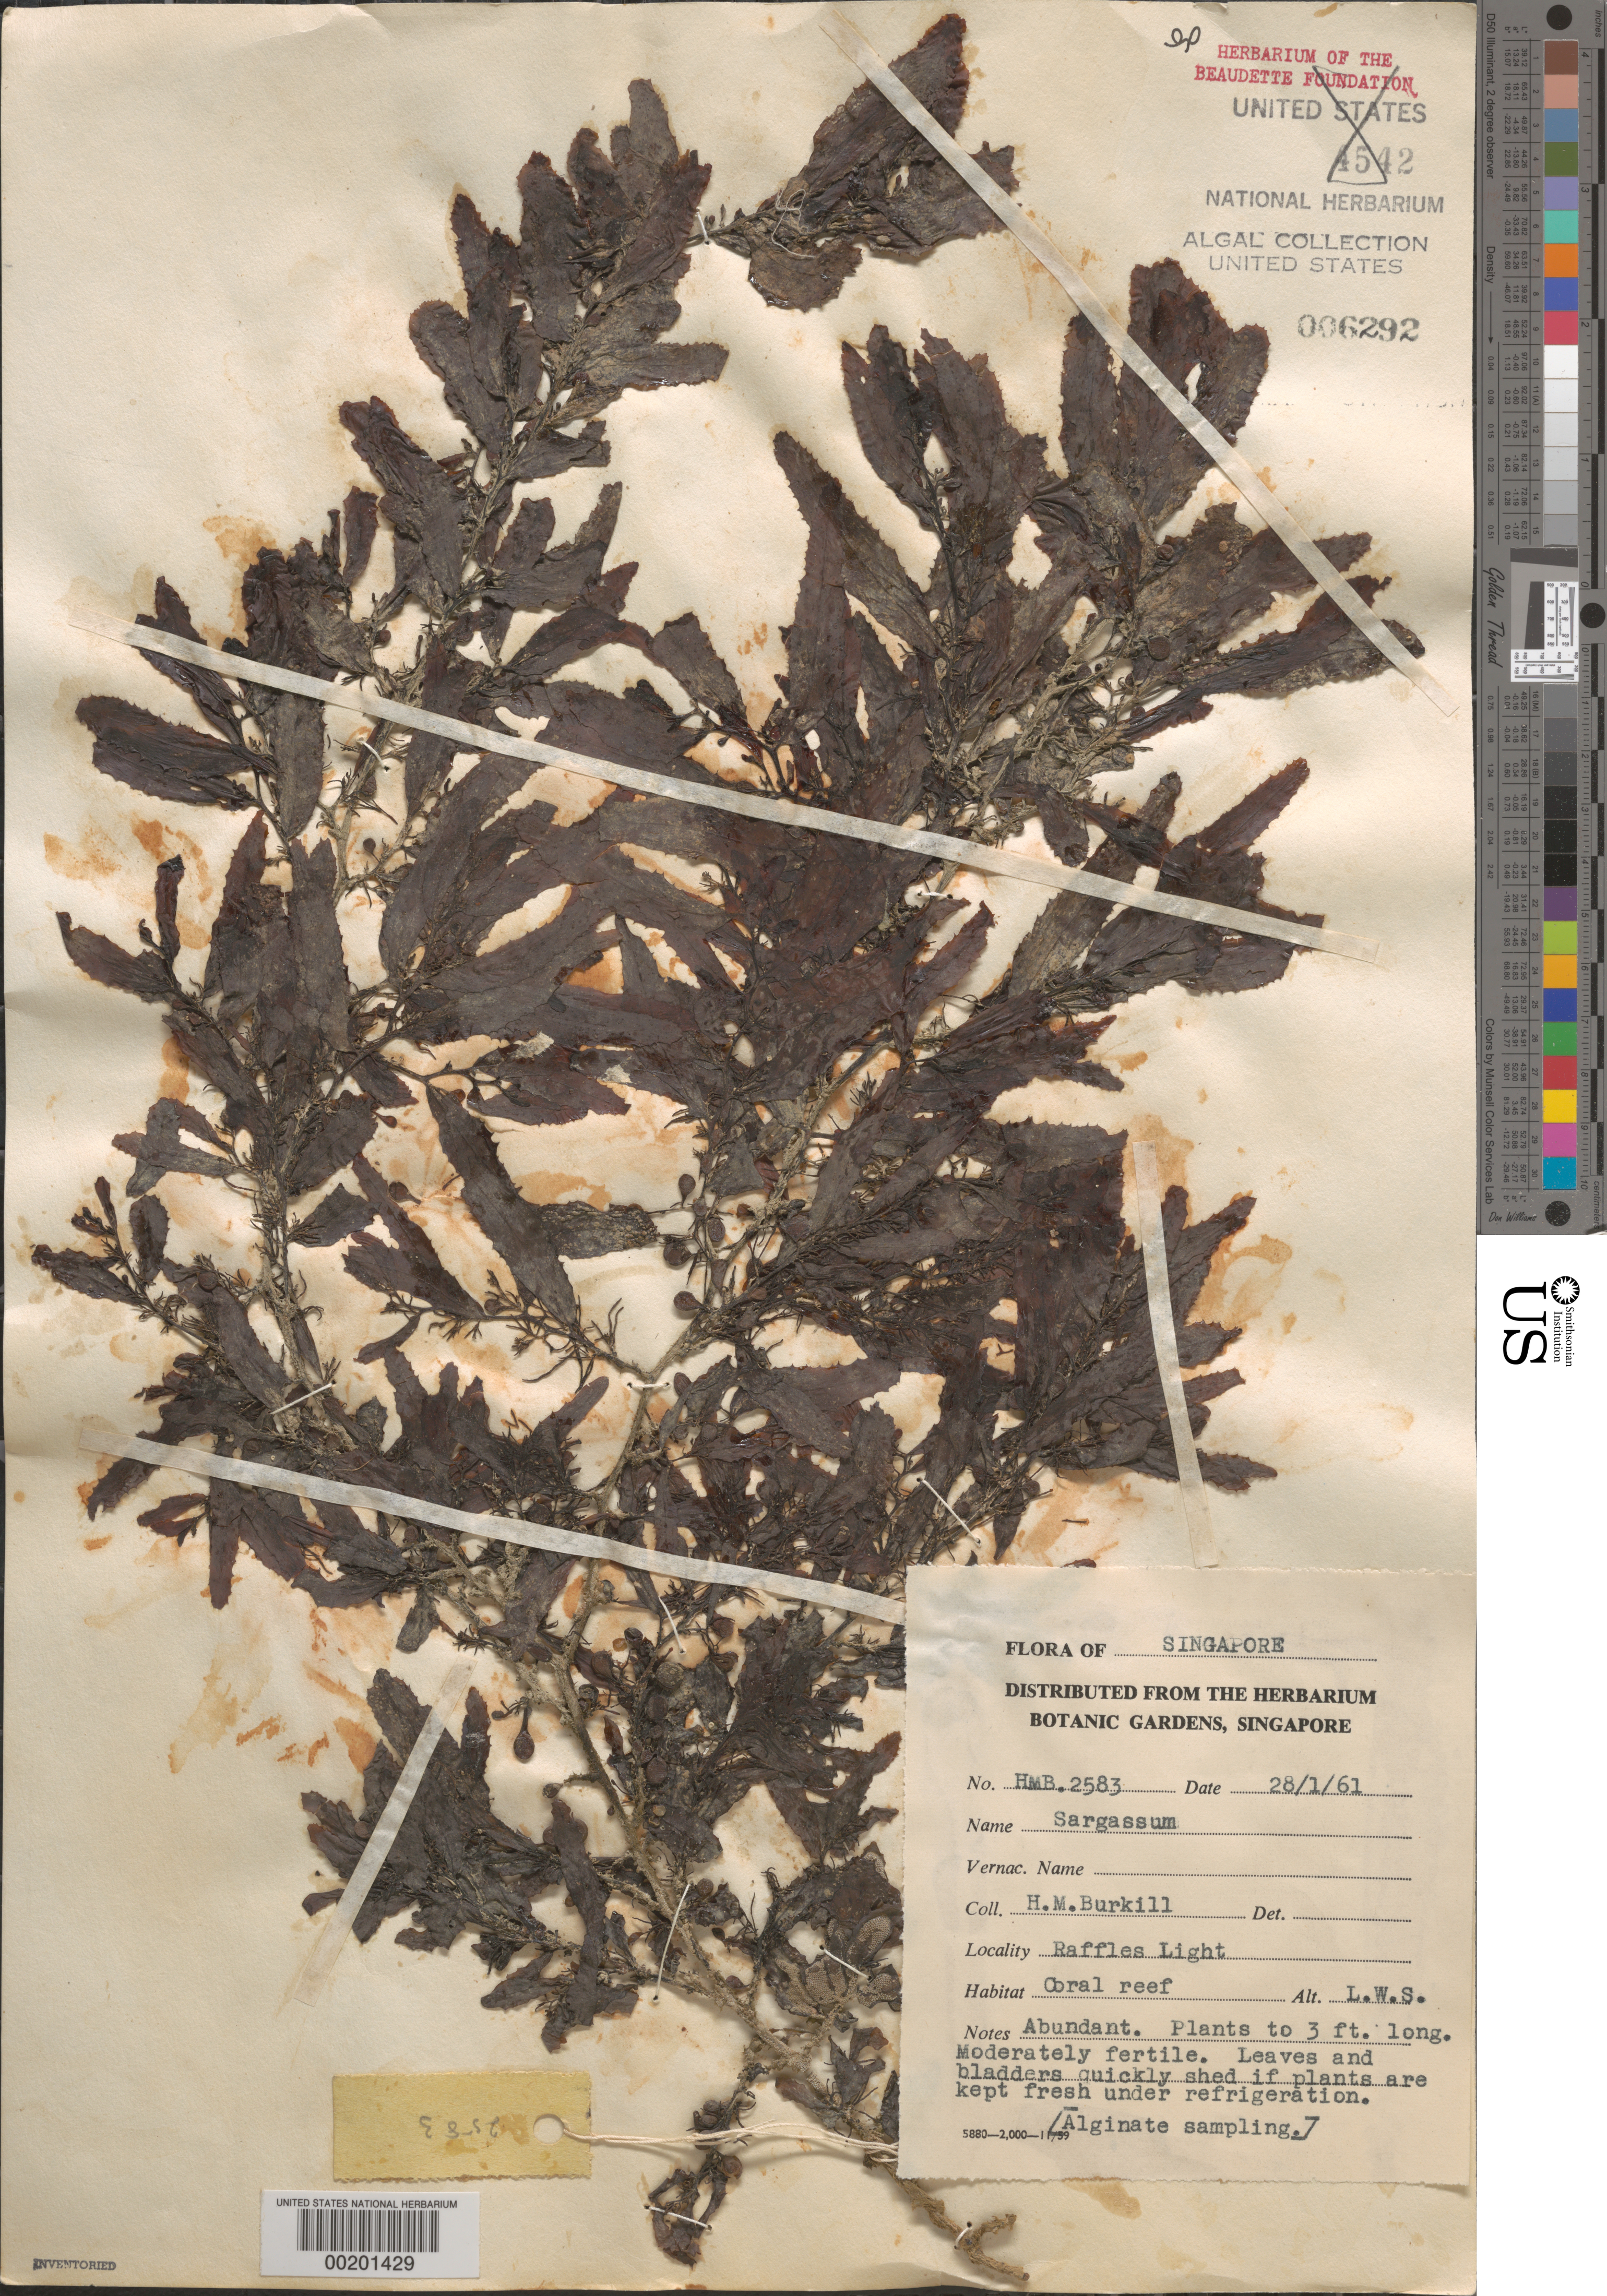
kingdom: Chromista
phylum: Ochrophyta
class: Phaeophyceae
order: Fucales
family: Sargassaceae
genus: Sargassum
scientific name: Sargassum sp.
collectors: H. M. Burkill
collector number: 2583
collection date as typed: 28 Jan 1961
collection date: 1961-01-28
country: Singapore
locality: Raffles Light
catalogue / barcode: US 6292